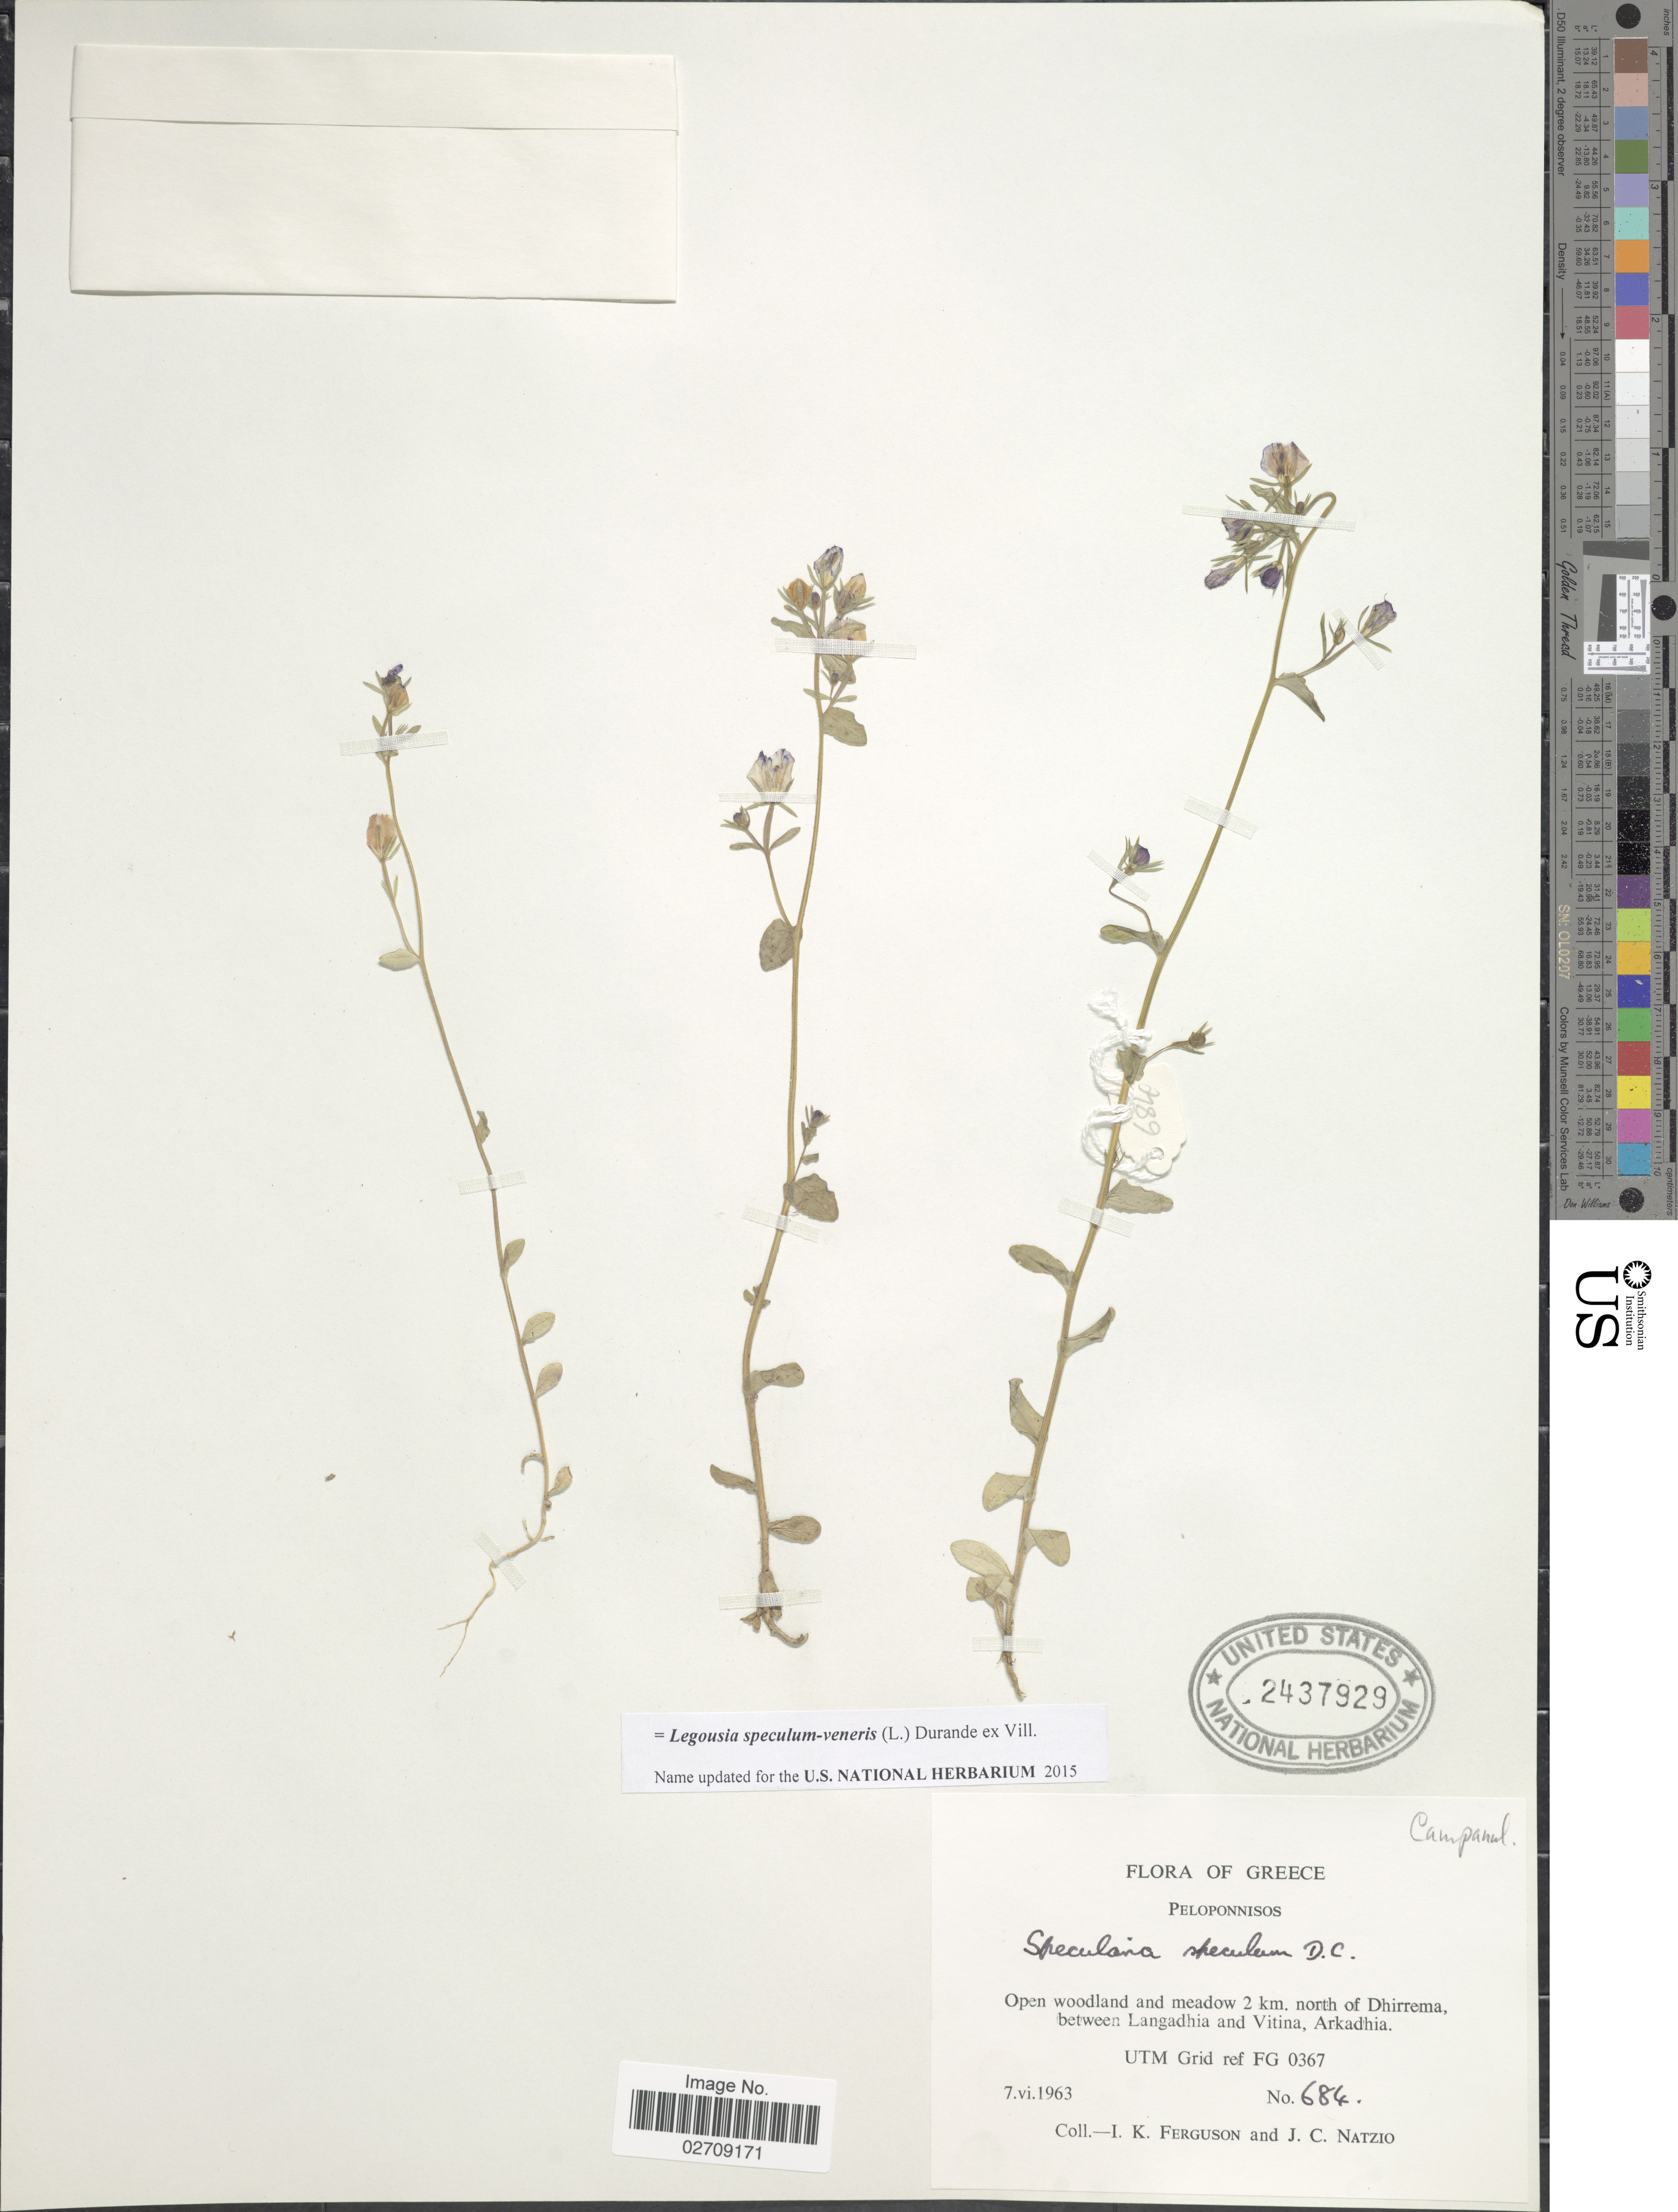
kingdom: Plantae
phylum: Tracheophyta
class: Magnoliopsida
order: Asterales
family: Campanulaceae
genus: Legousia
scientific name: Legousia speculum-veneris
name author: (L.) Chaix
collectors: I. K. Ferguson & J. Natzio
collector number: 684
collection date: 1963-06-07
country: Greece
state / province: Peloponnese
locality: Peloponnisos. 2 km. north of Dhirrema, between Langadhia and Vitina, Arkadhia. UTM Grid ref FG 0367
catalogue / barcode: US 2437929